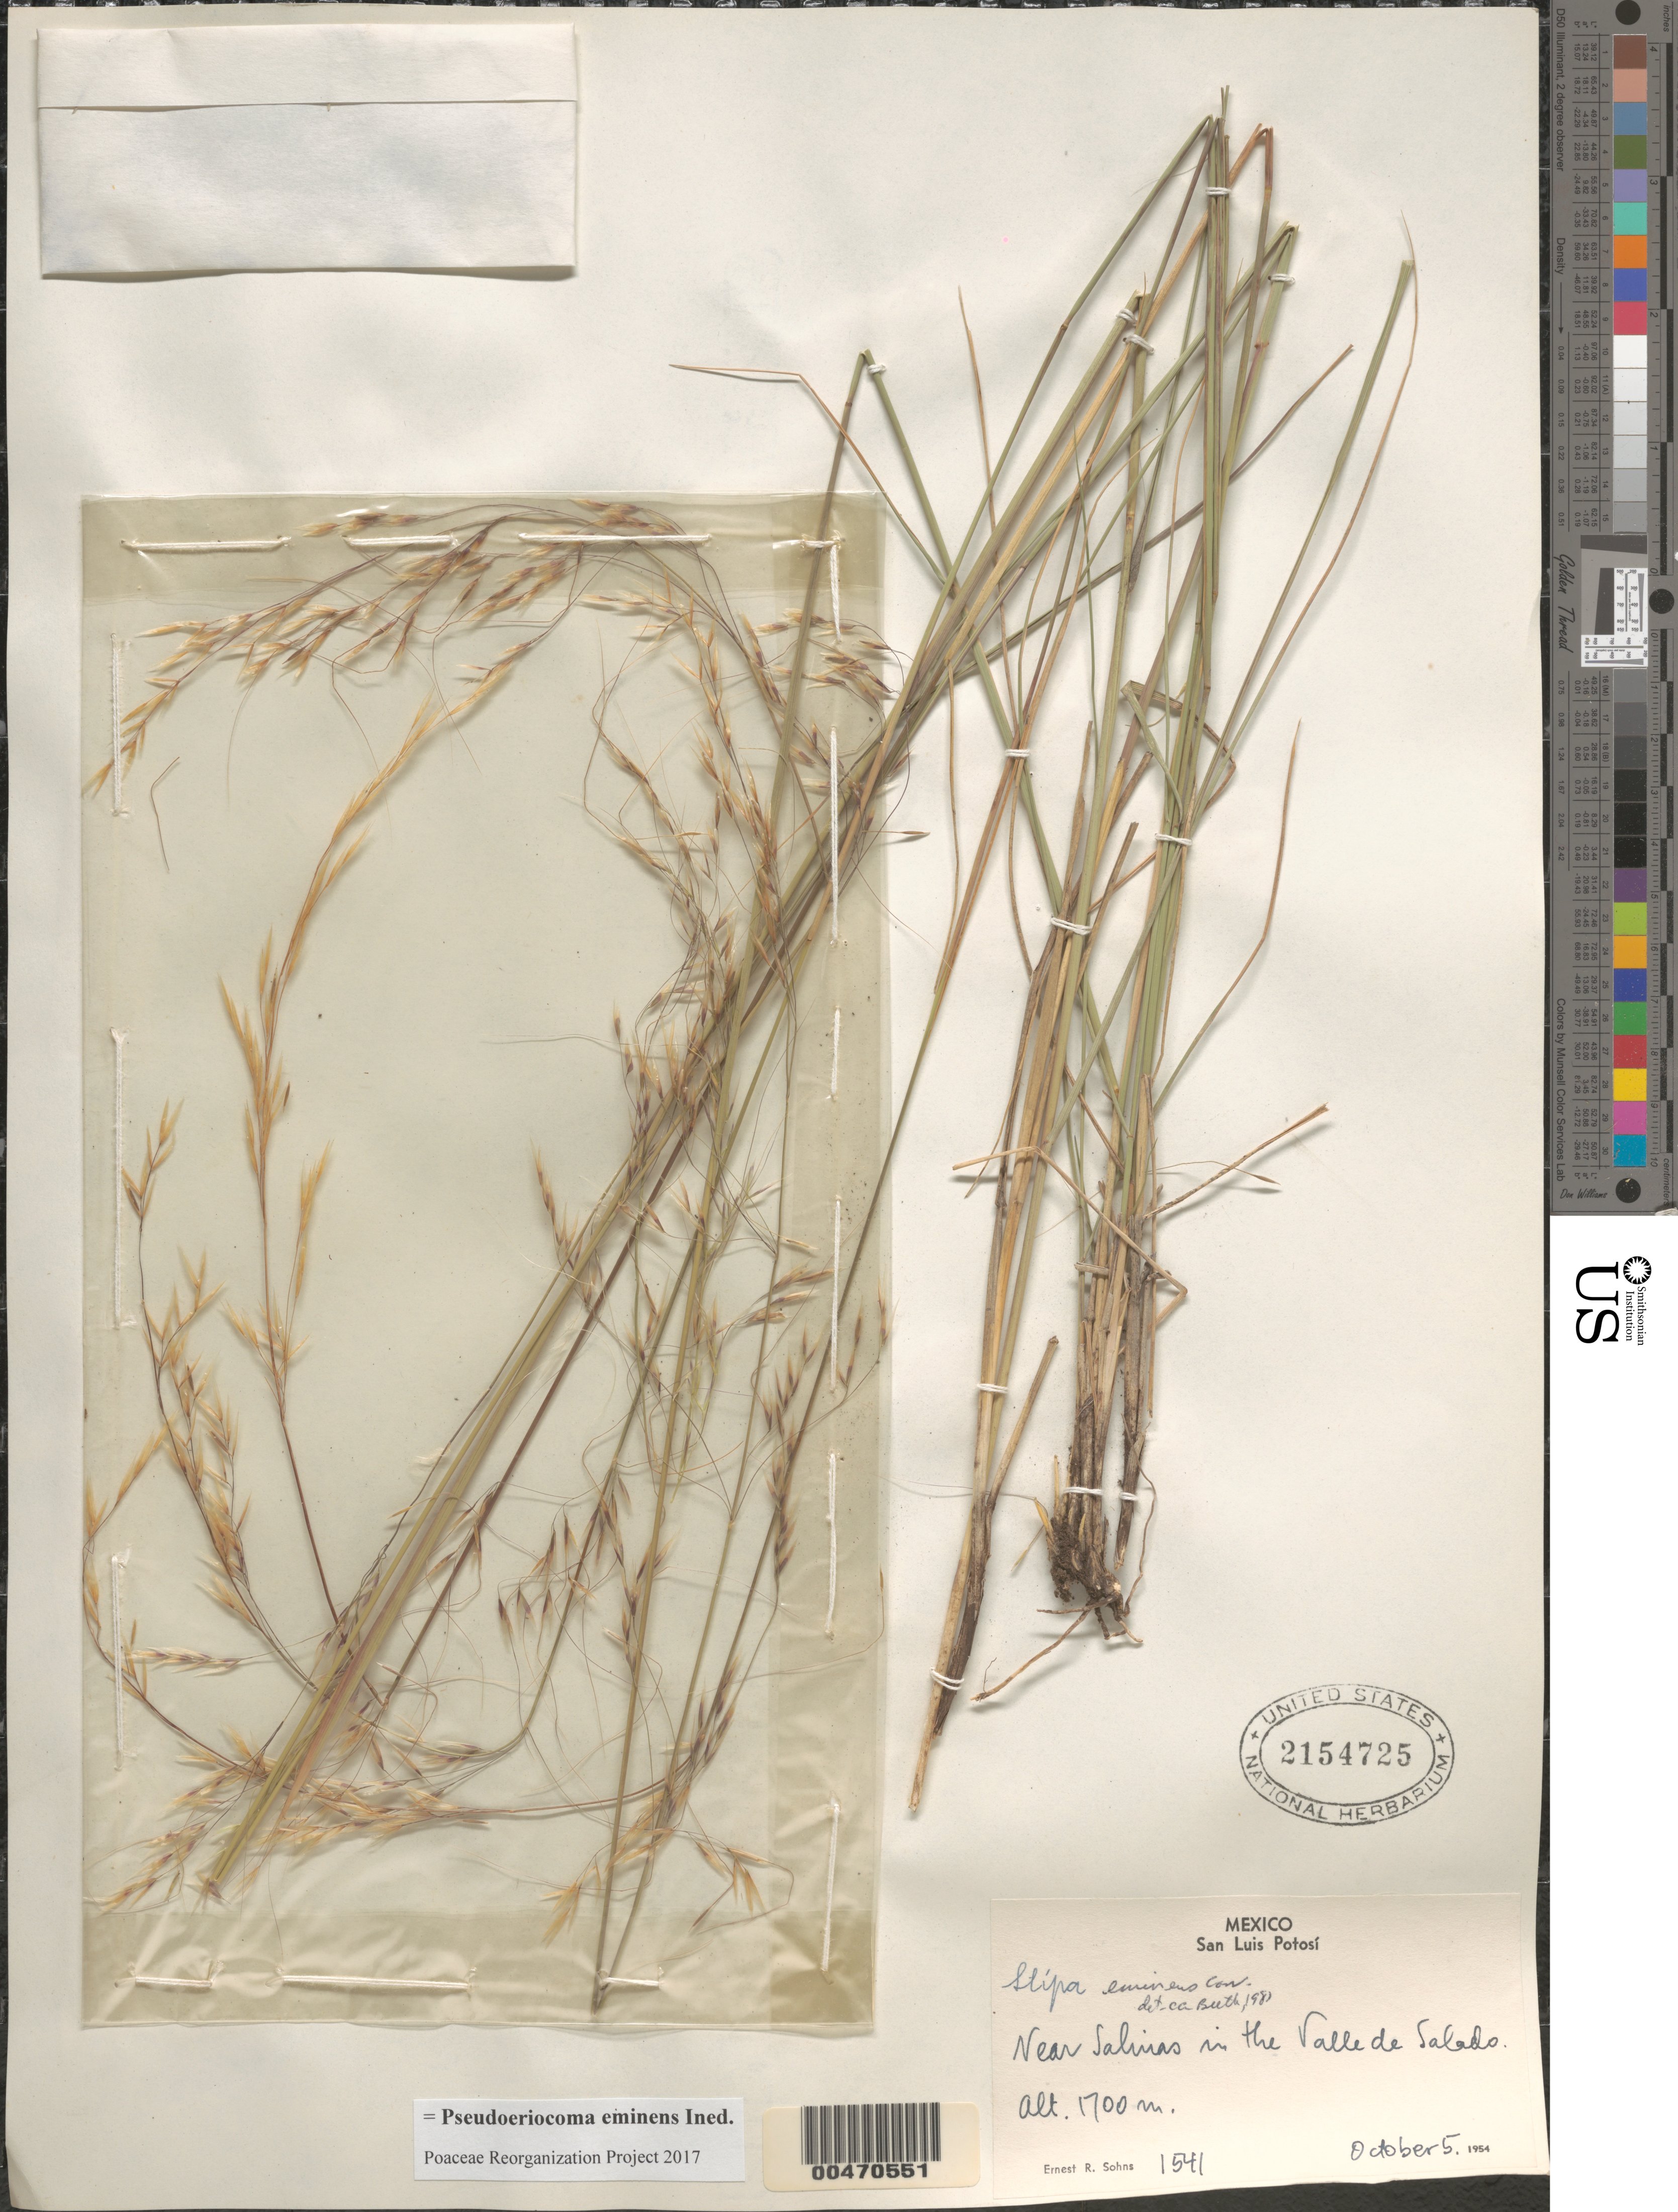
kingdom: Plantae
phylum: Tracheophyta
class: Liliopsida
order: Poales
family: Poaceae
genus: Pseudoeriocoma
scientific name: Pseudoeriocoma eminens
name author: (Cav.) Romasch.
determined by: Poaceae Reorganization Project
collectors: E. R. Sohns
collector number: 1541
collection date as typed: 5 Oct 1954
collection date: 1954-10-05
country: Mexico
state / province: San Luis Potosi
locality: Near Salinas in the Valle de Salado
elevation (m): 1700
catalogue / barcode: US 2154725